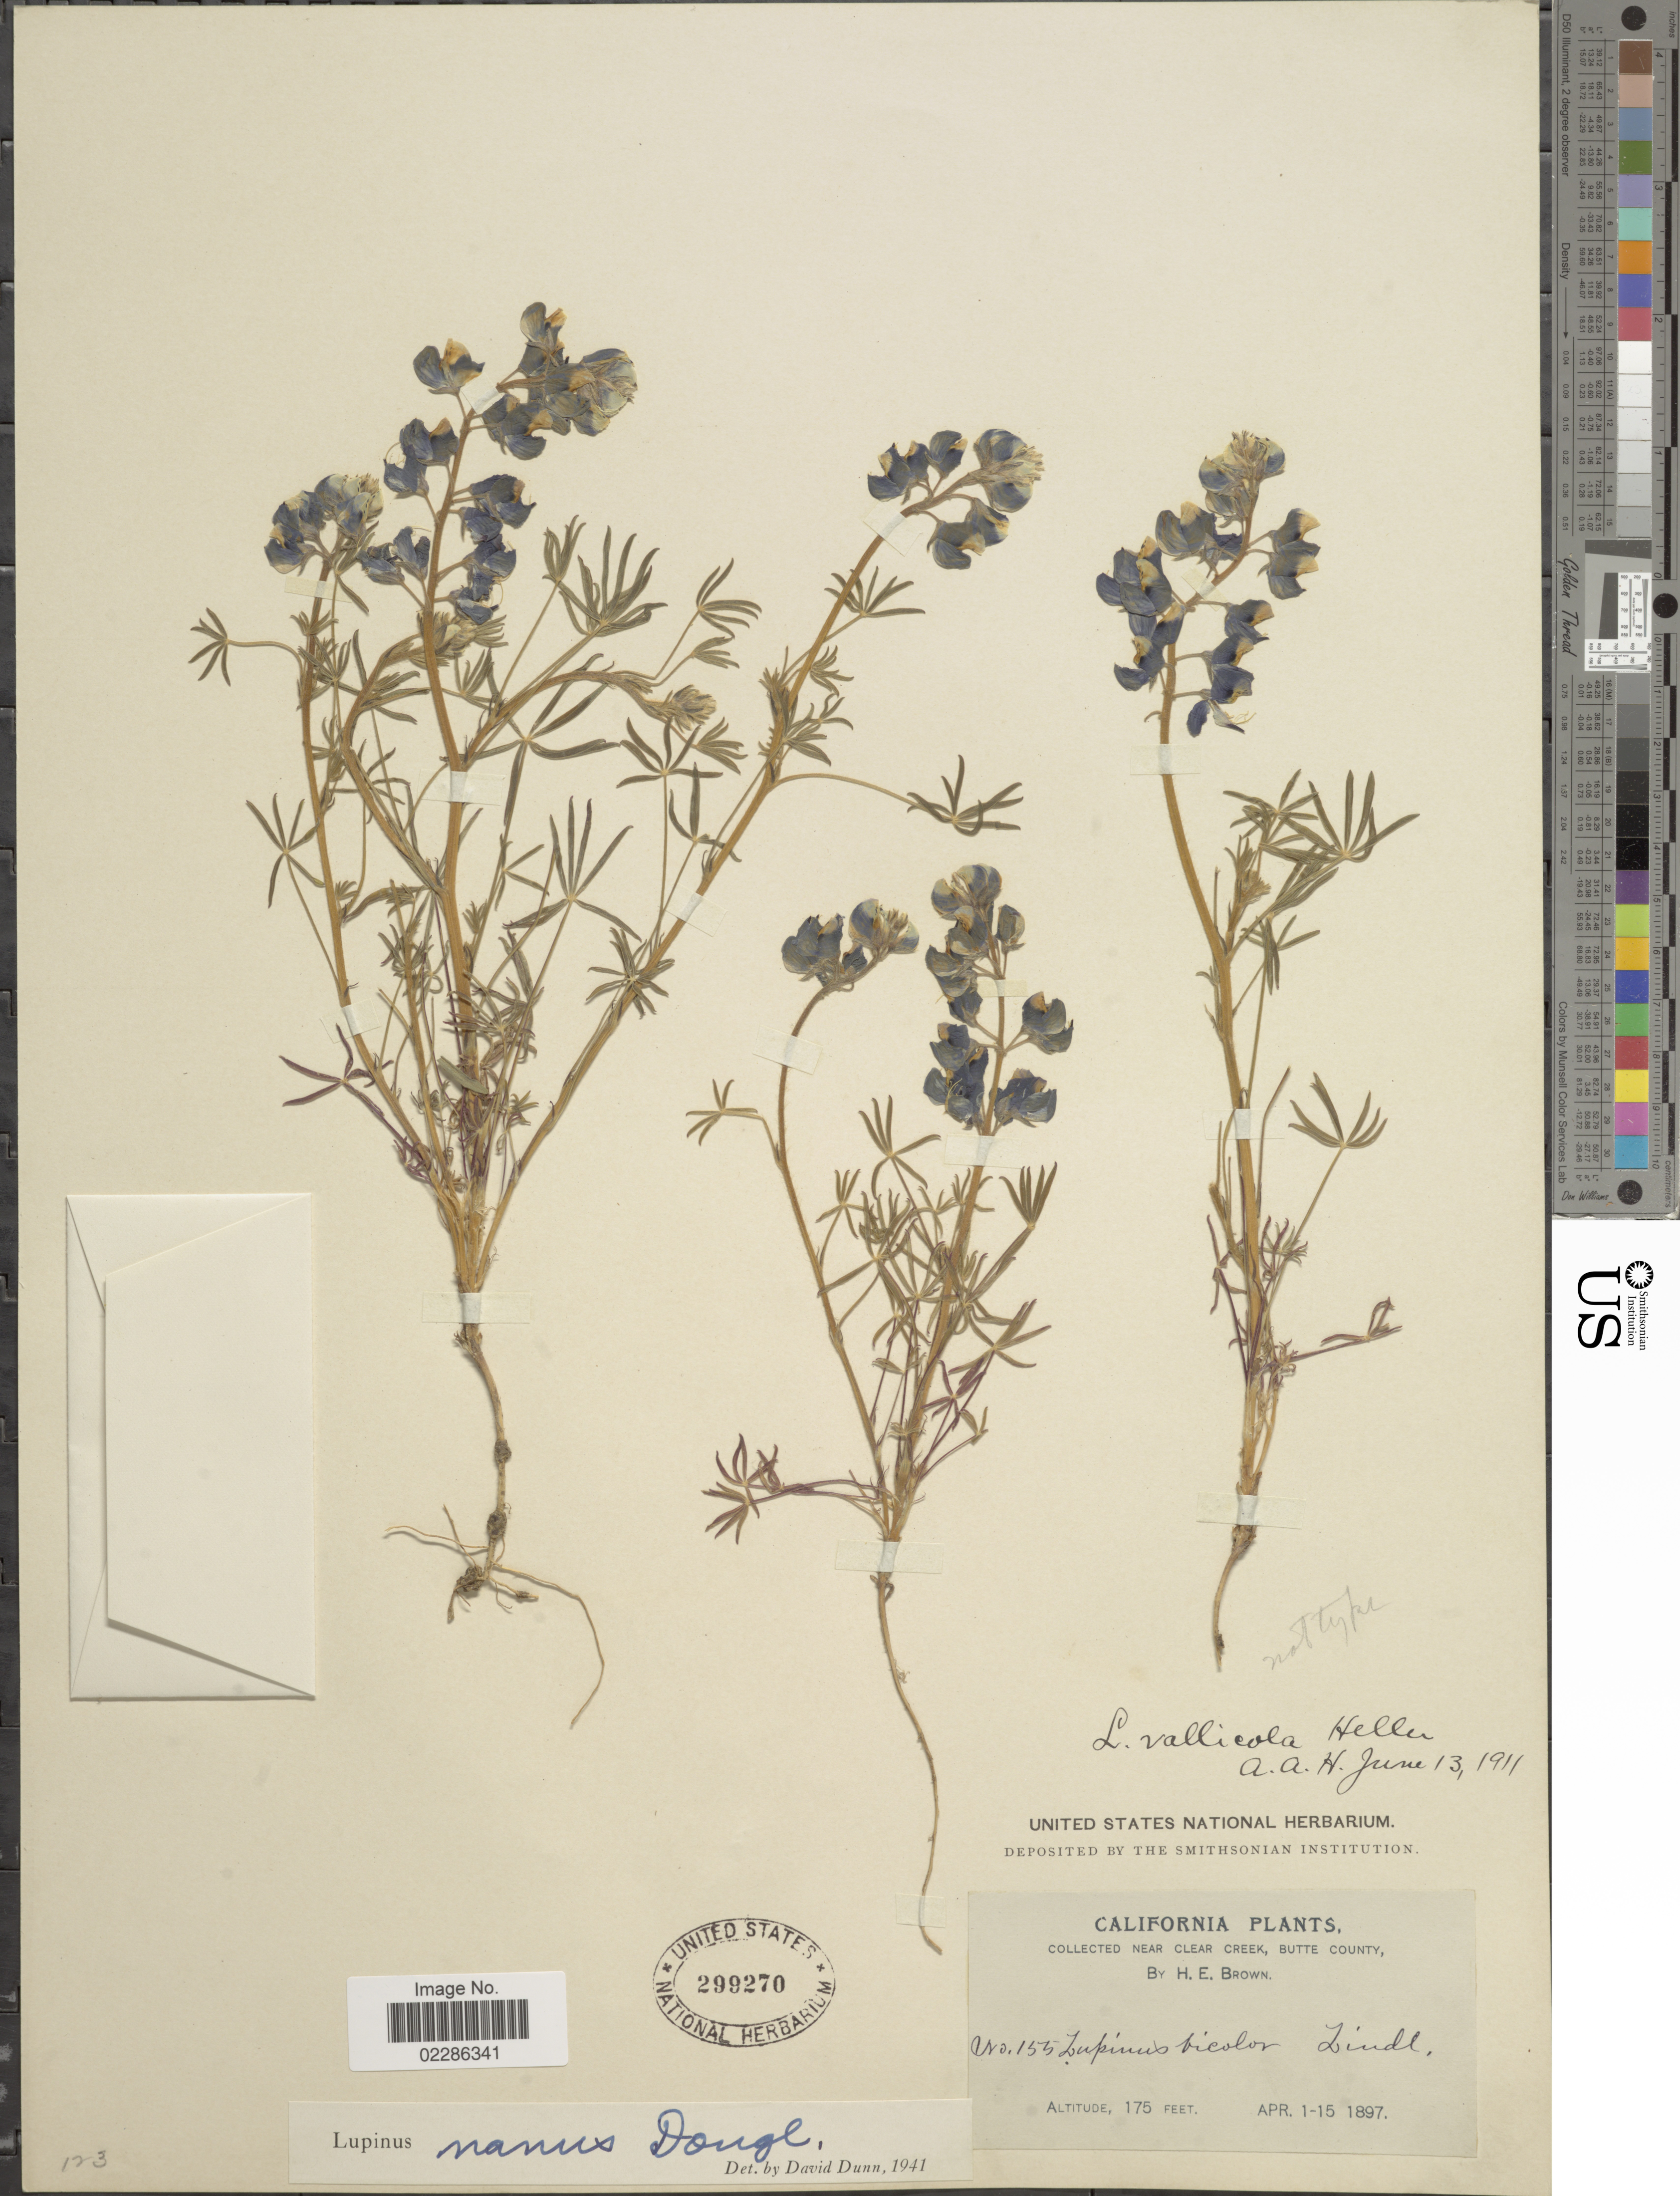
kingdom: Plantae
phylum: Tracheophyta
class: Magnoliopsida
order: Fabales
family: Fabaceae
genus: Lupinus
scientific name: Lupinus nanus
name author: Douglas ex Benth.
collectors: H. E. Brown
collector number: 155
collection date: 1897-04-01/1897-04-15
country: United States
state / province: California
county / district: Butte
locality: Near Clear Creek, Butte County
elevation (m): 53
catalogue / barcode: US 299270